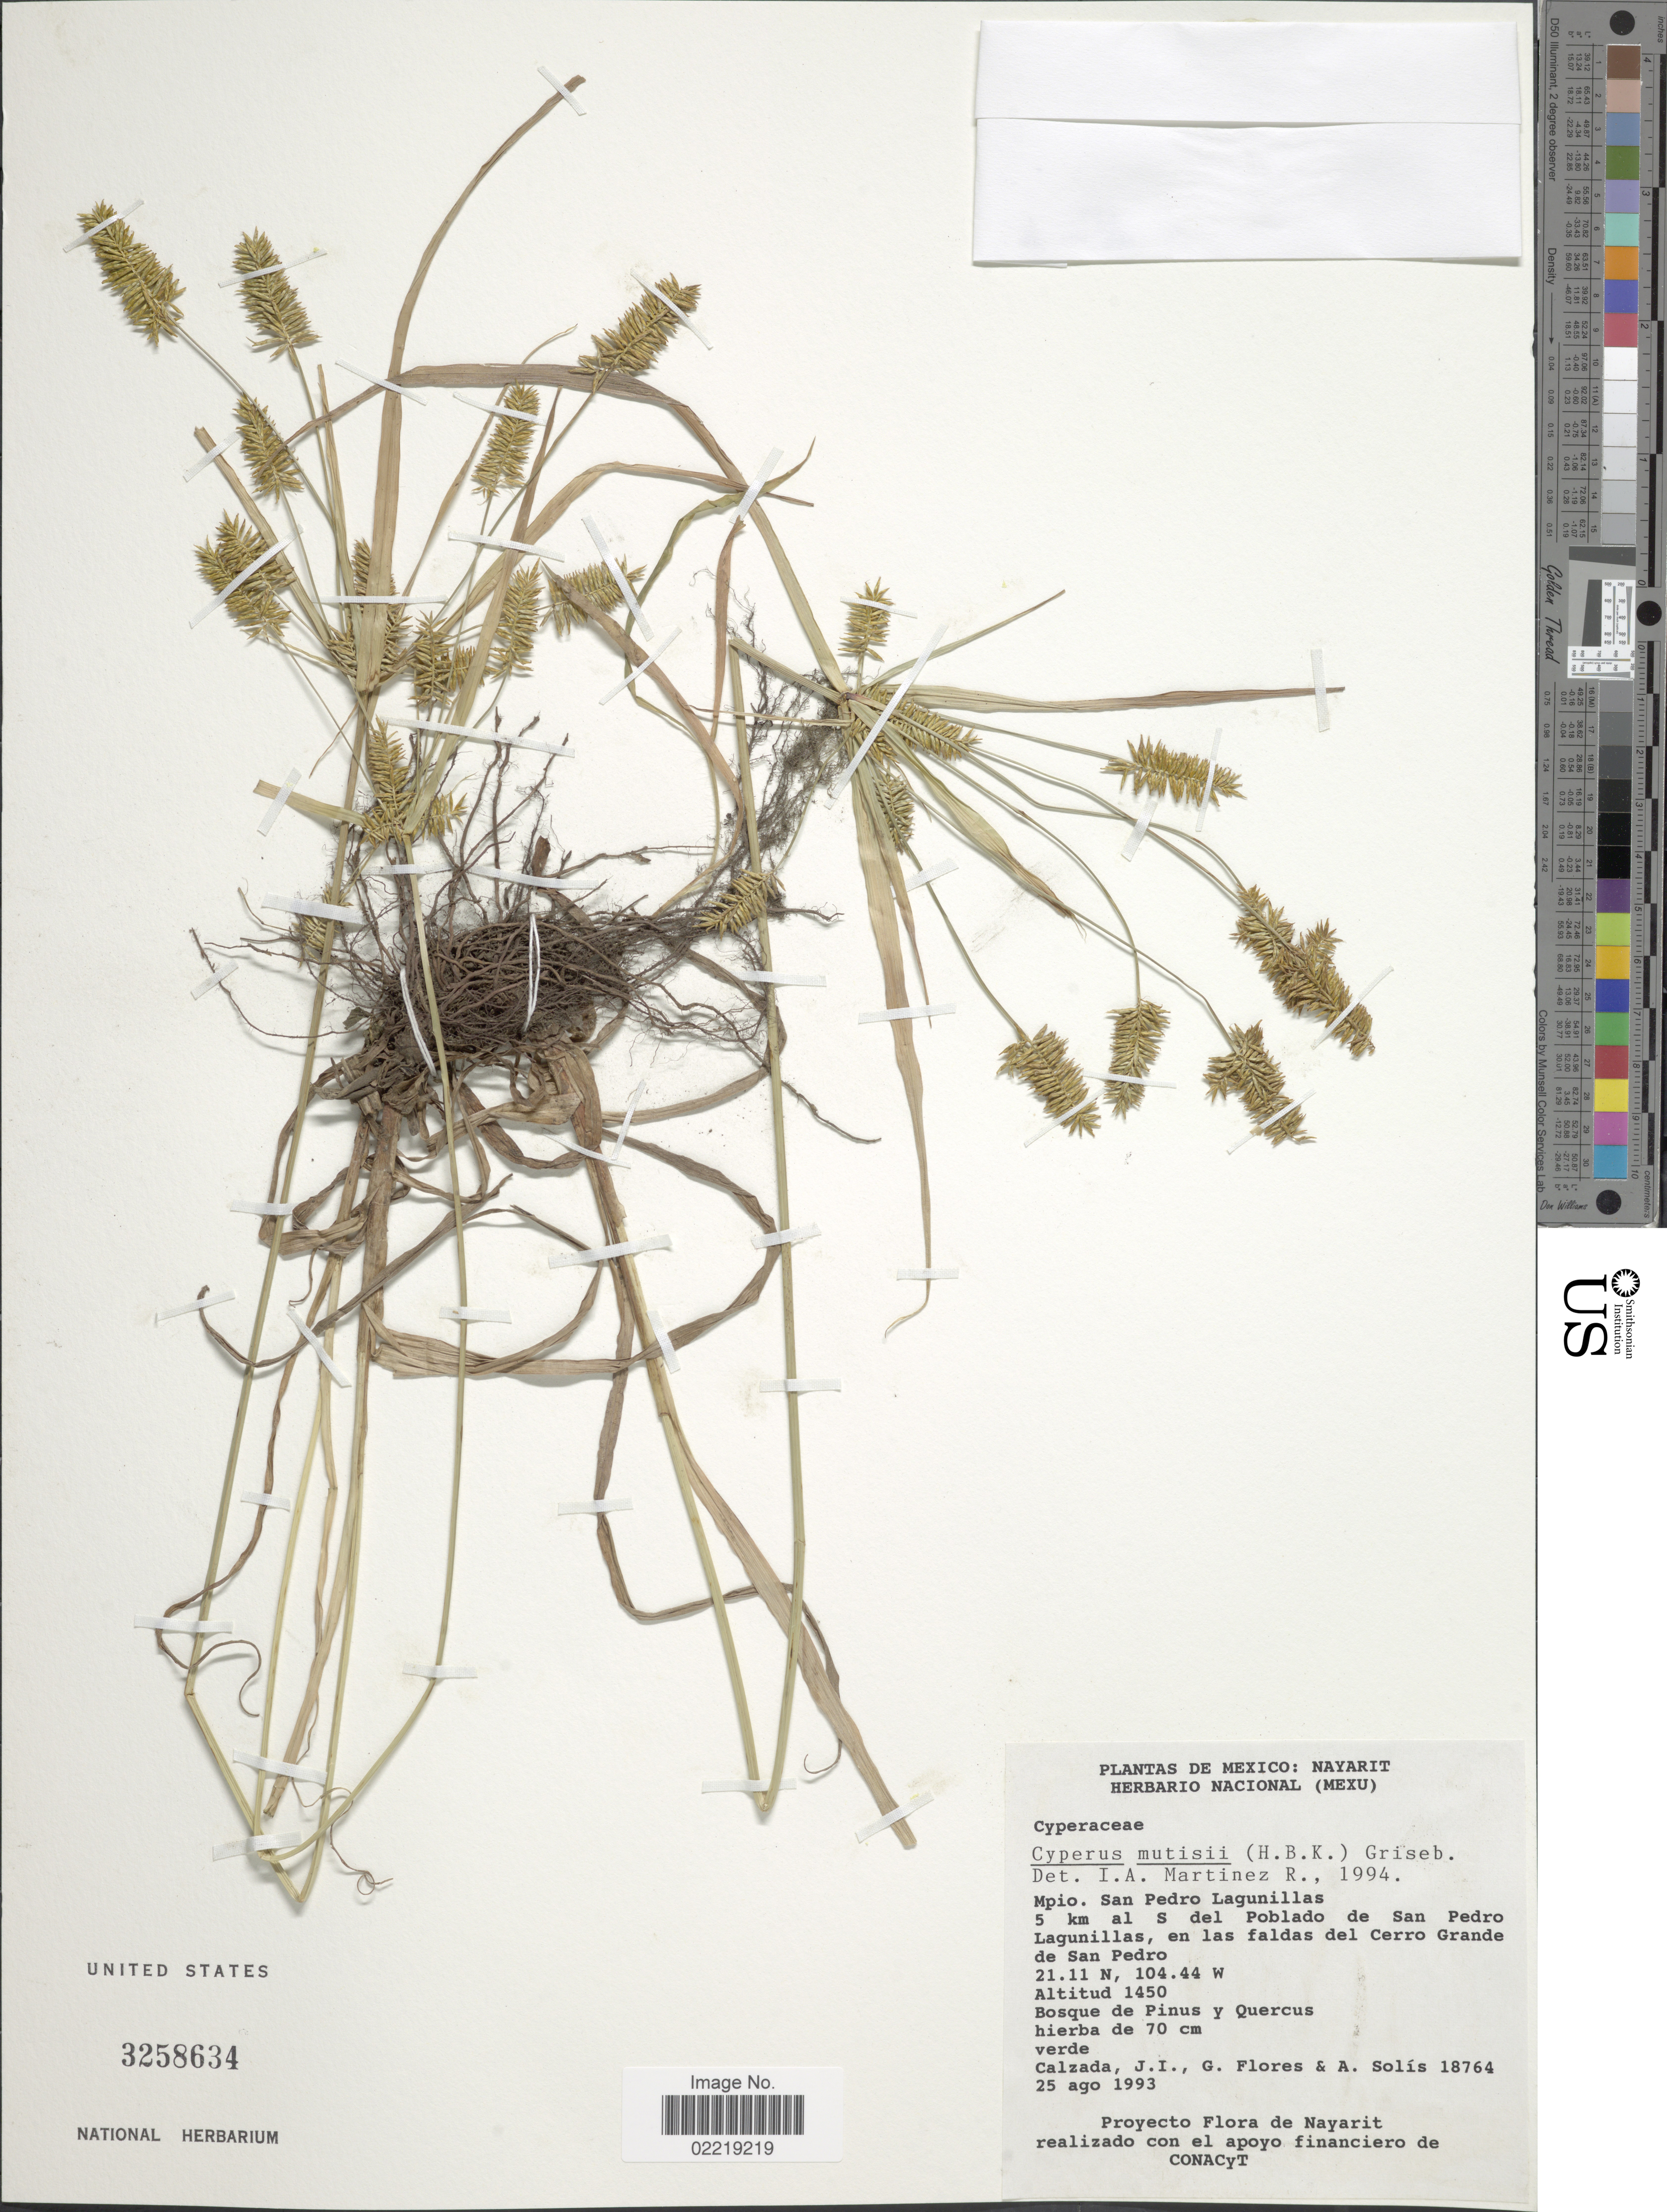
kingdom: Plantae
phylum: Tracheophyta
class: Liliopsida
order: Poales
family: Cyperaceae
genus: Cyperus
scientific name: Cyperus mutisii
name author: (Kunth) Andersson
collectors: J. I. Calzada, G. Flores F. & A. Solis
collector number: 18764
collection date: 1993-08-25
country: Mexico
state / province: Nayarit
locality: Mpio. San Pedro Lagunillas, 5 km al S del Poblado de San Pedro Lagunillas, en las faldas del Cerro Grande de San Pedro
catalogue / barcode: US 3258634